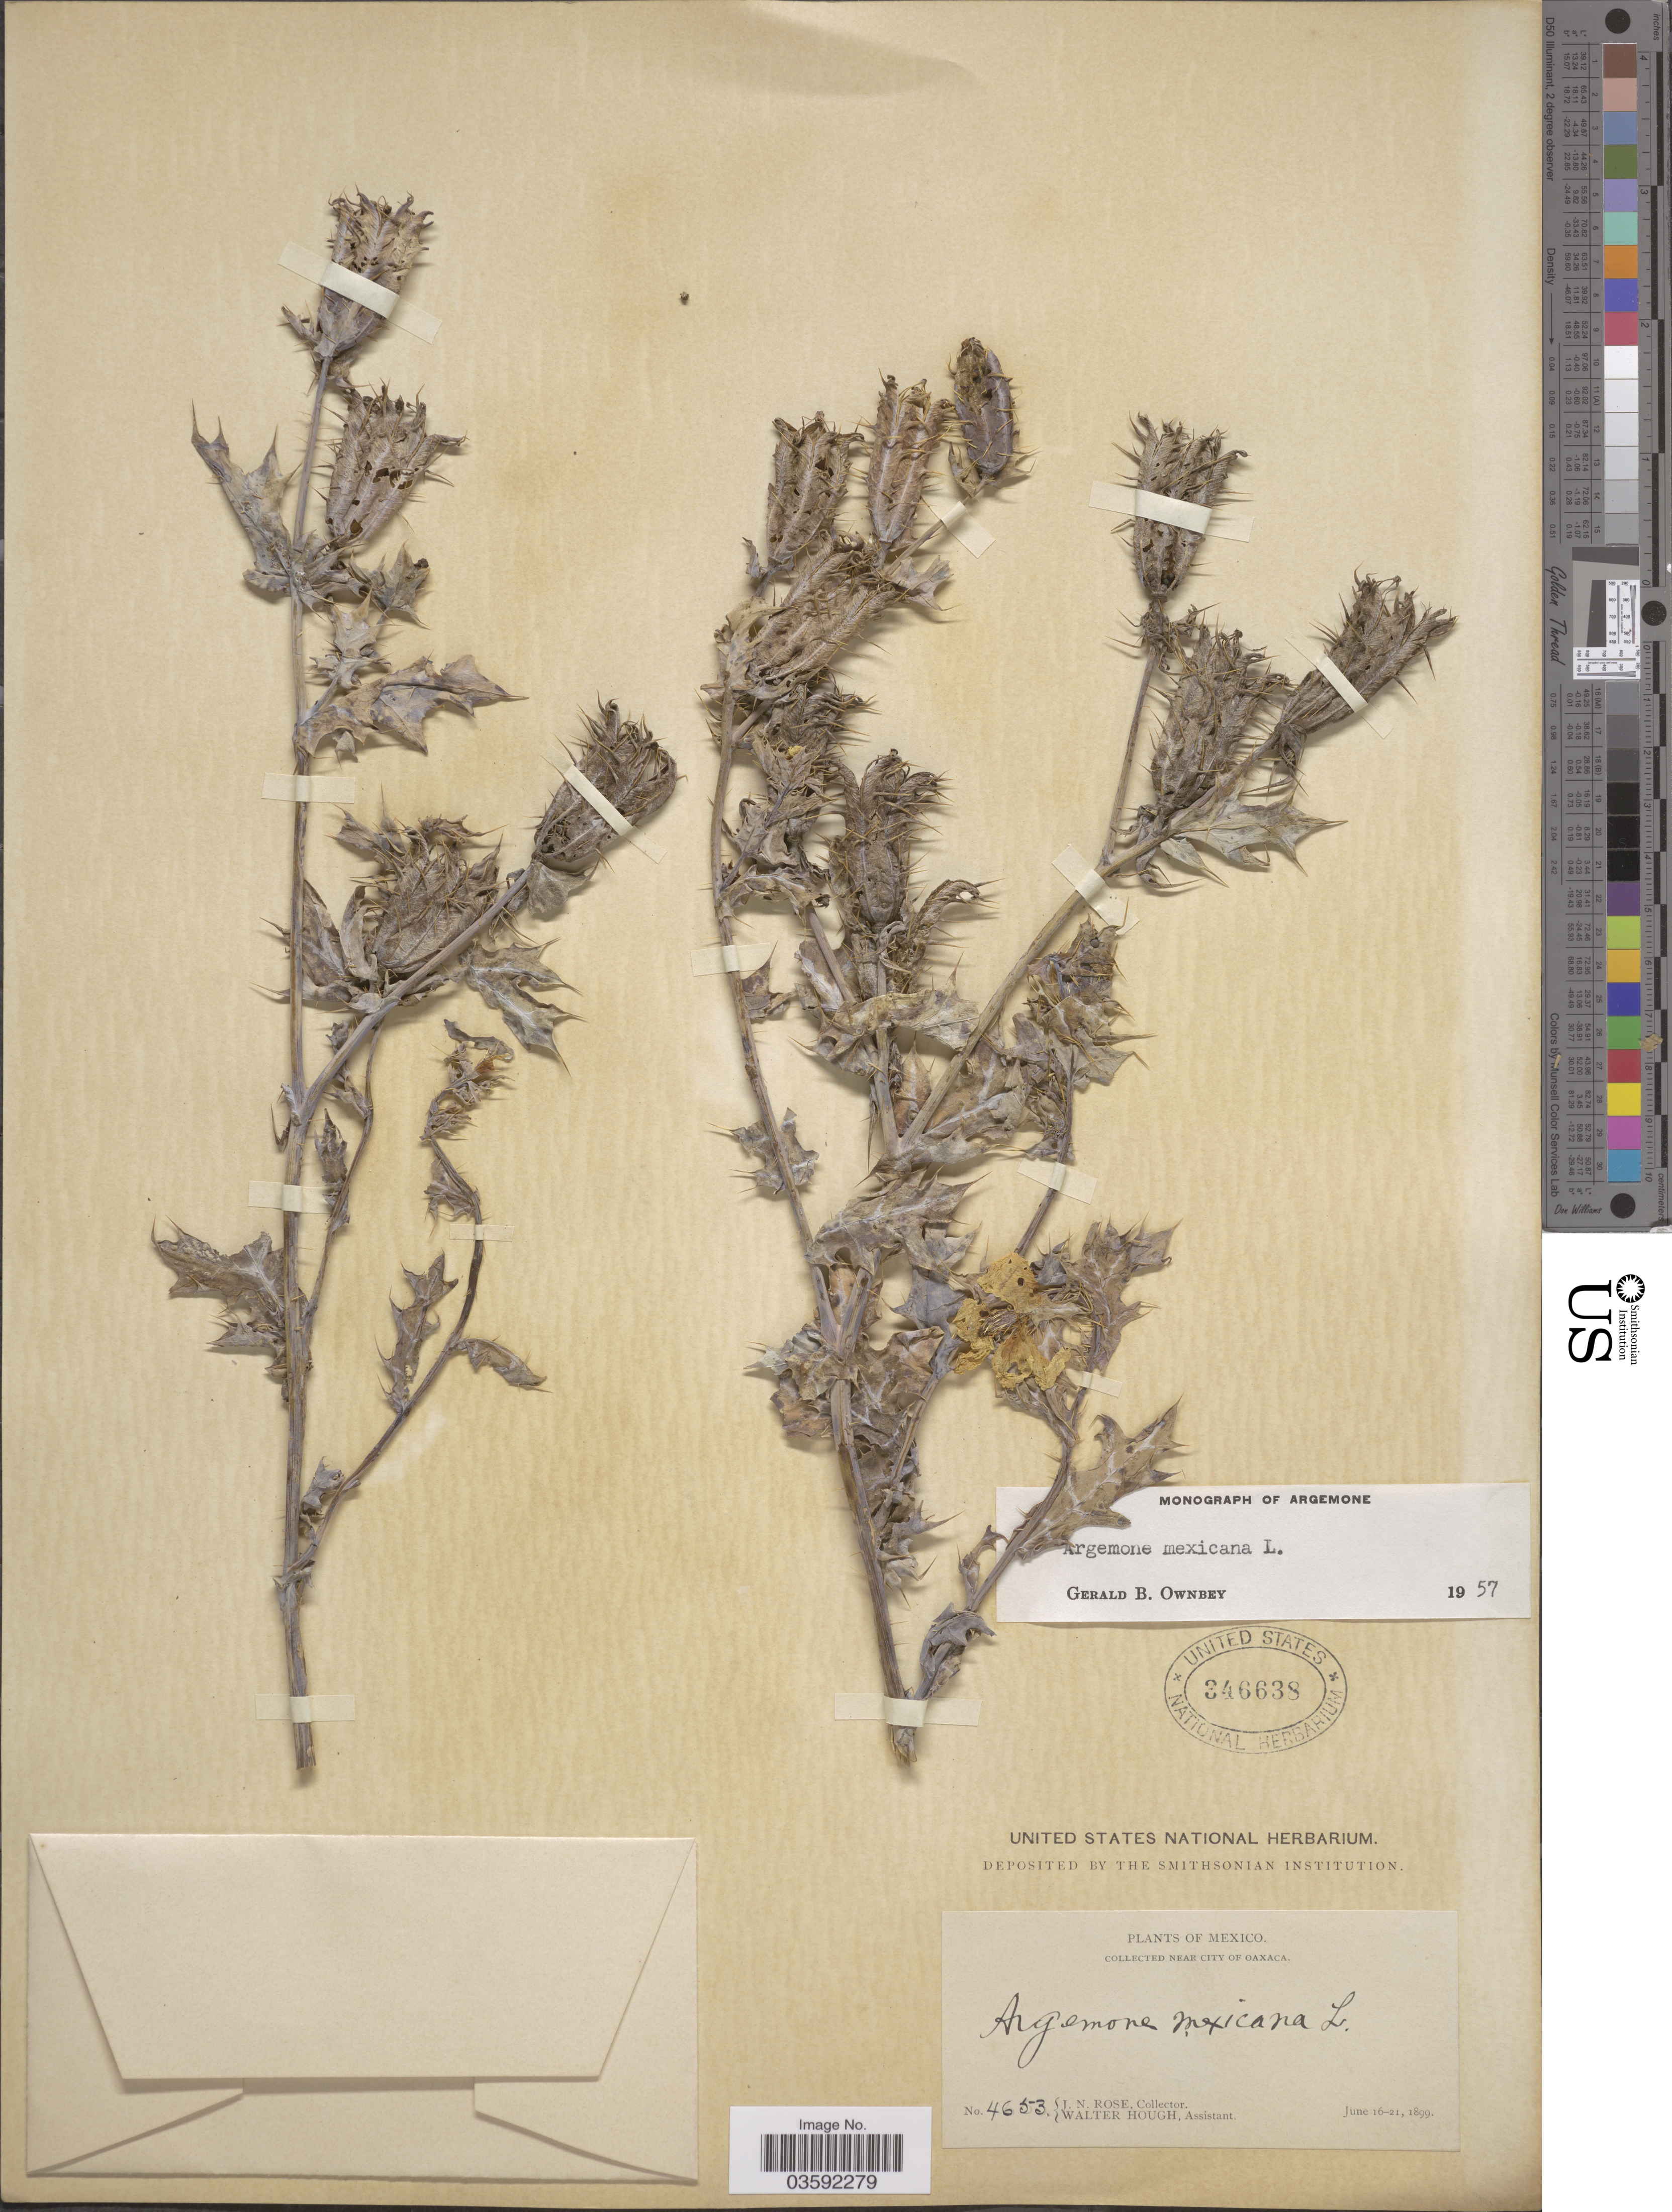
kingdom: Plantae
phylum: Tracheophyta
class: Magnoliopsida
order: Ranunculales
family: Papaveraceae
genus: Argemone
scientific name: Argemone mexicana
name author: L.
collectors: J. N. Rose & W. Hough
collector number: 4653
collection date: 1899-06-16/1899-06-21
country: Mexico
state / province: Oaxaca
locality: Near City of Oaxaca.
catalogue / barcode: US 346638